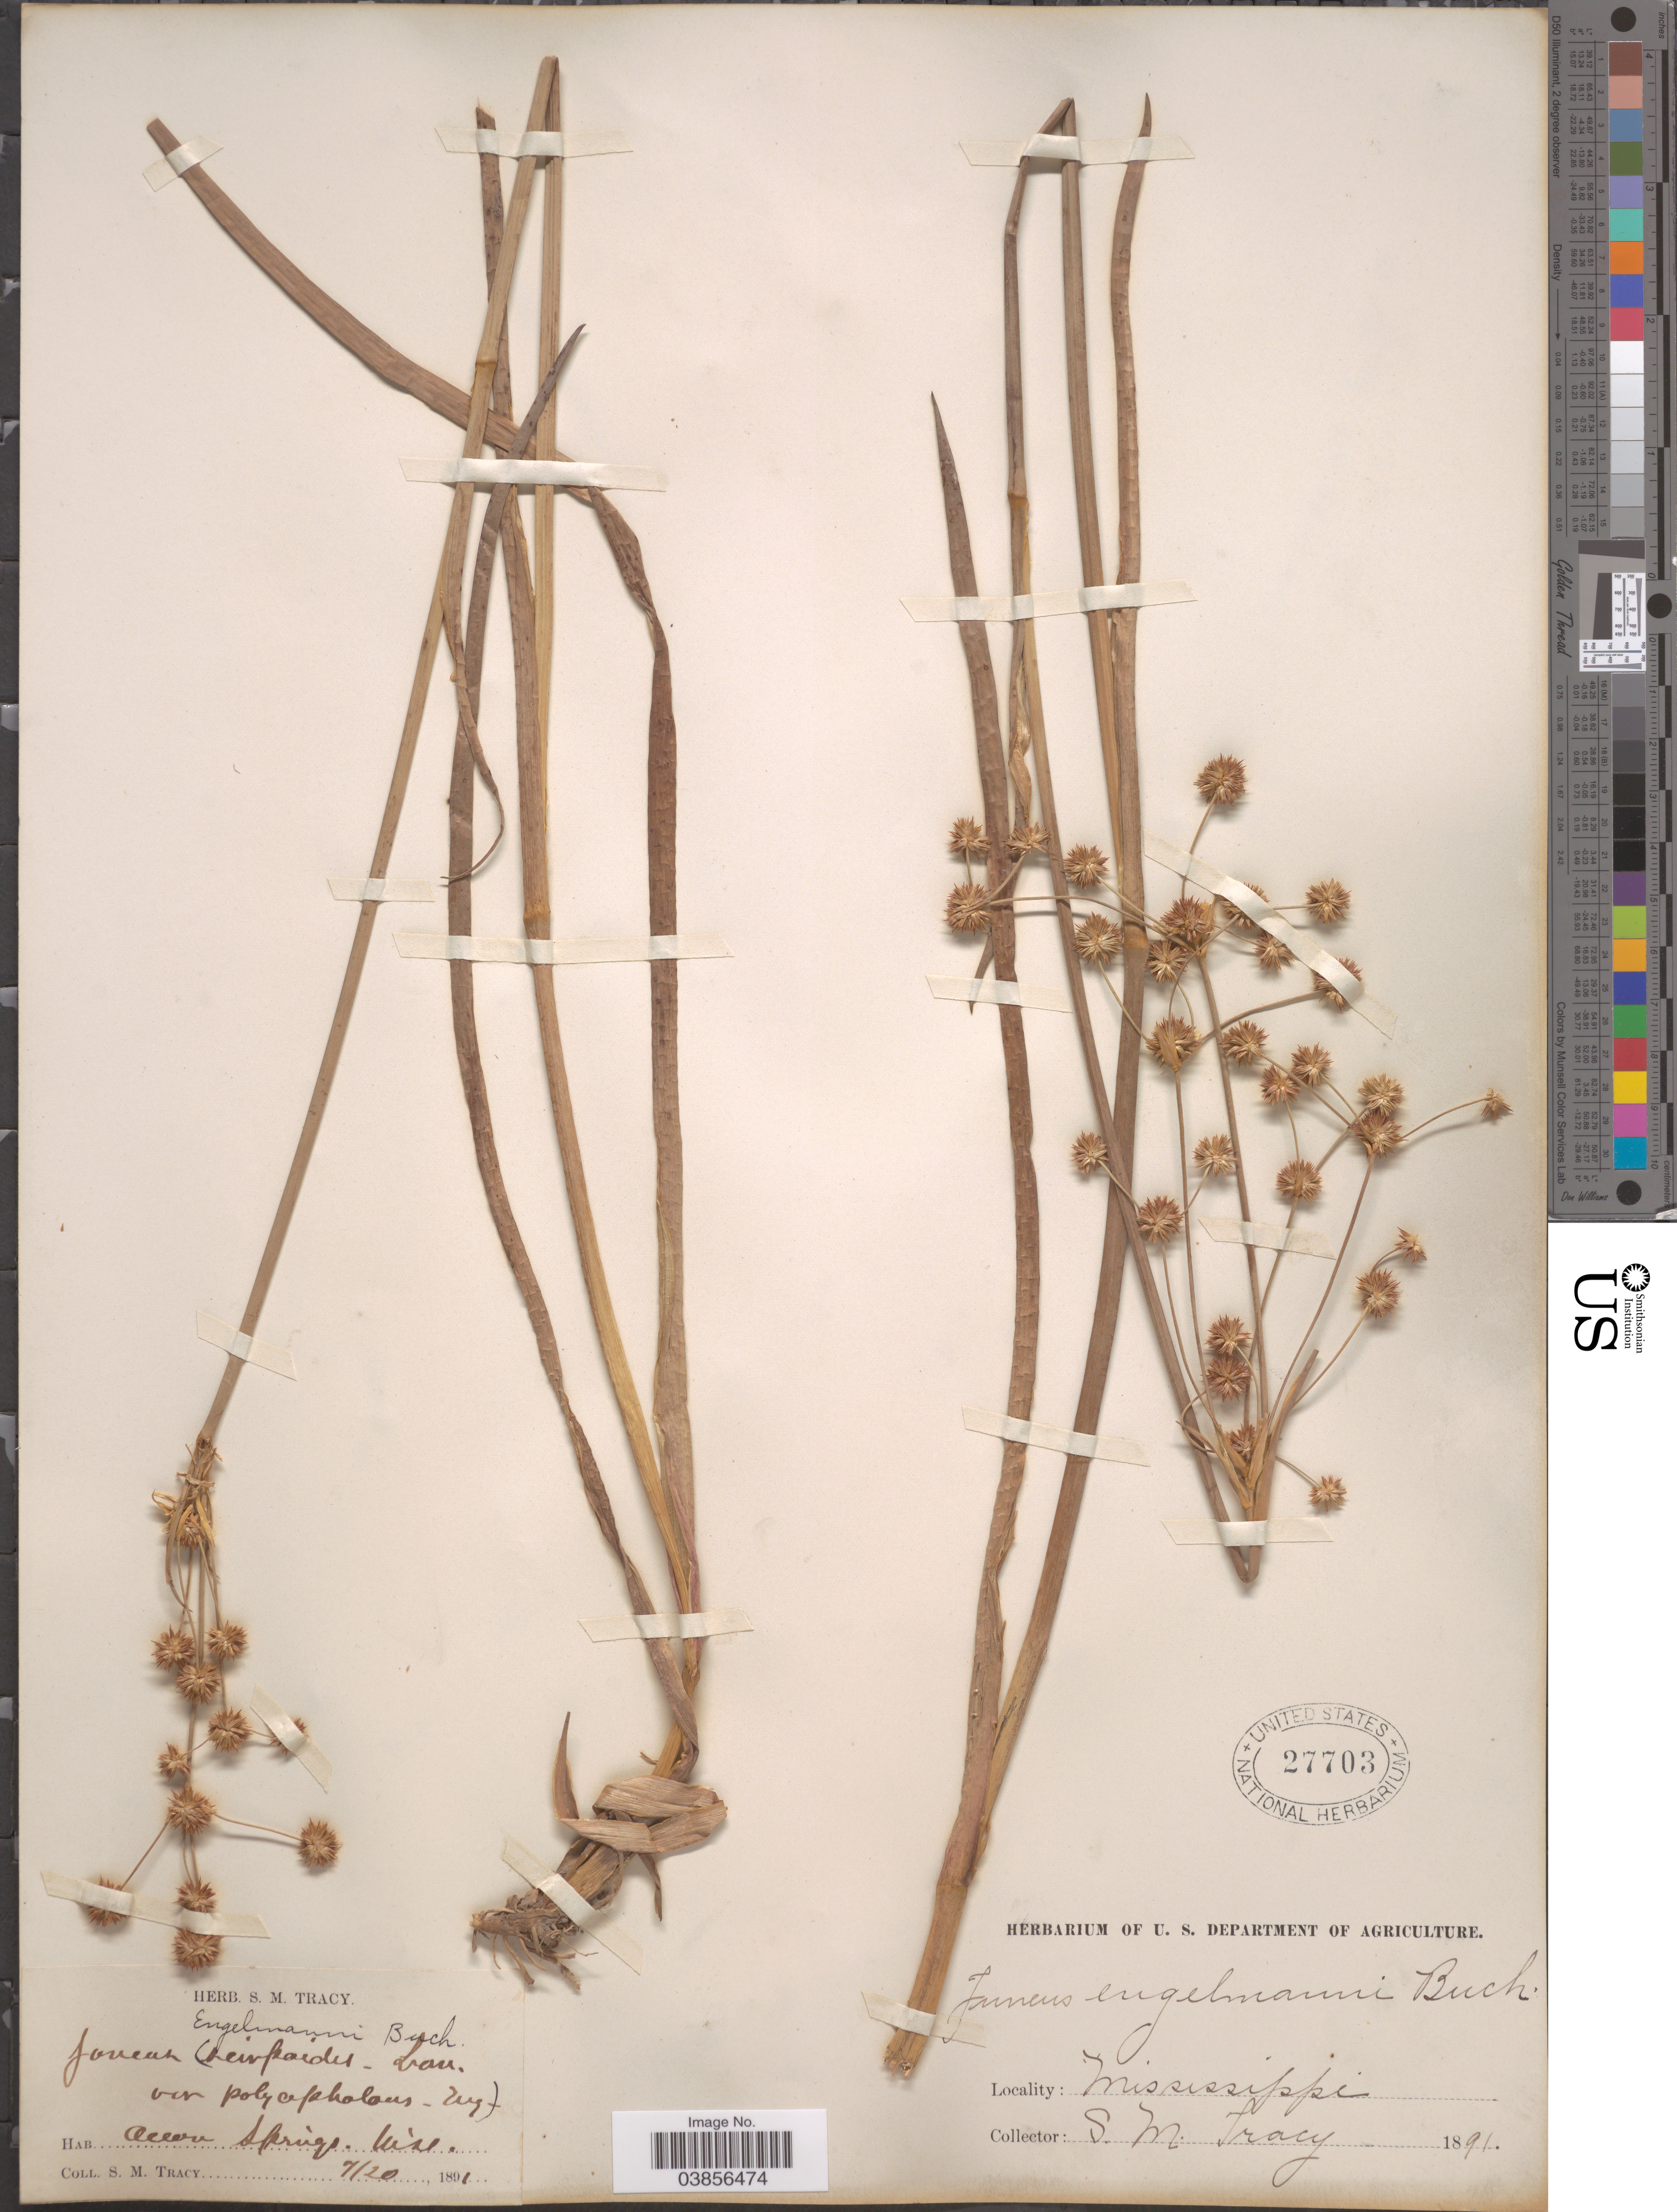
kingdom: Plantae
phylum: Tracheophyta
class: Liliopsida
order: Poales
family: Juncaceae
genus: Juncus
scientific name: Juncus polycephalus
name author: Michx.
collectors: S. M. Tracy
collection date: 1891-07-20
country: United States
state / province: Mississippi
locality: Ocean Springs.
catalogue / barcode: US 27703